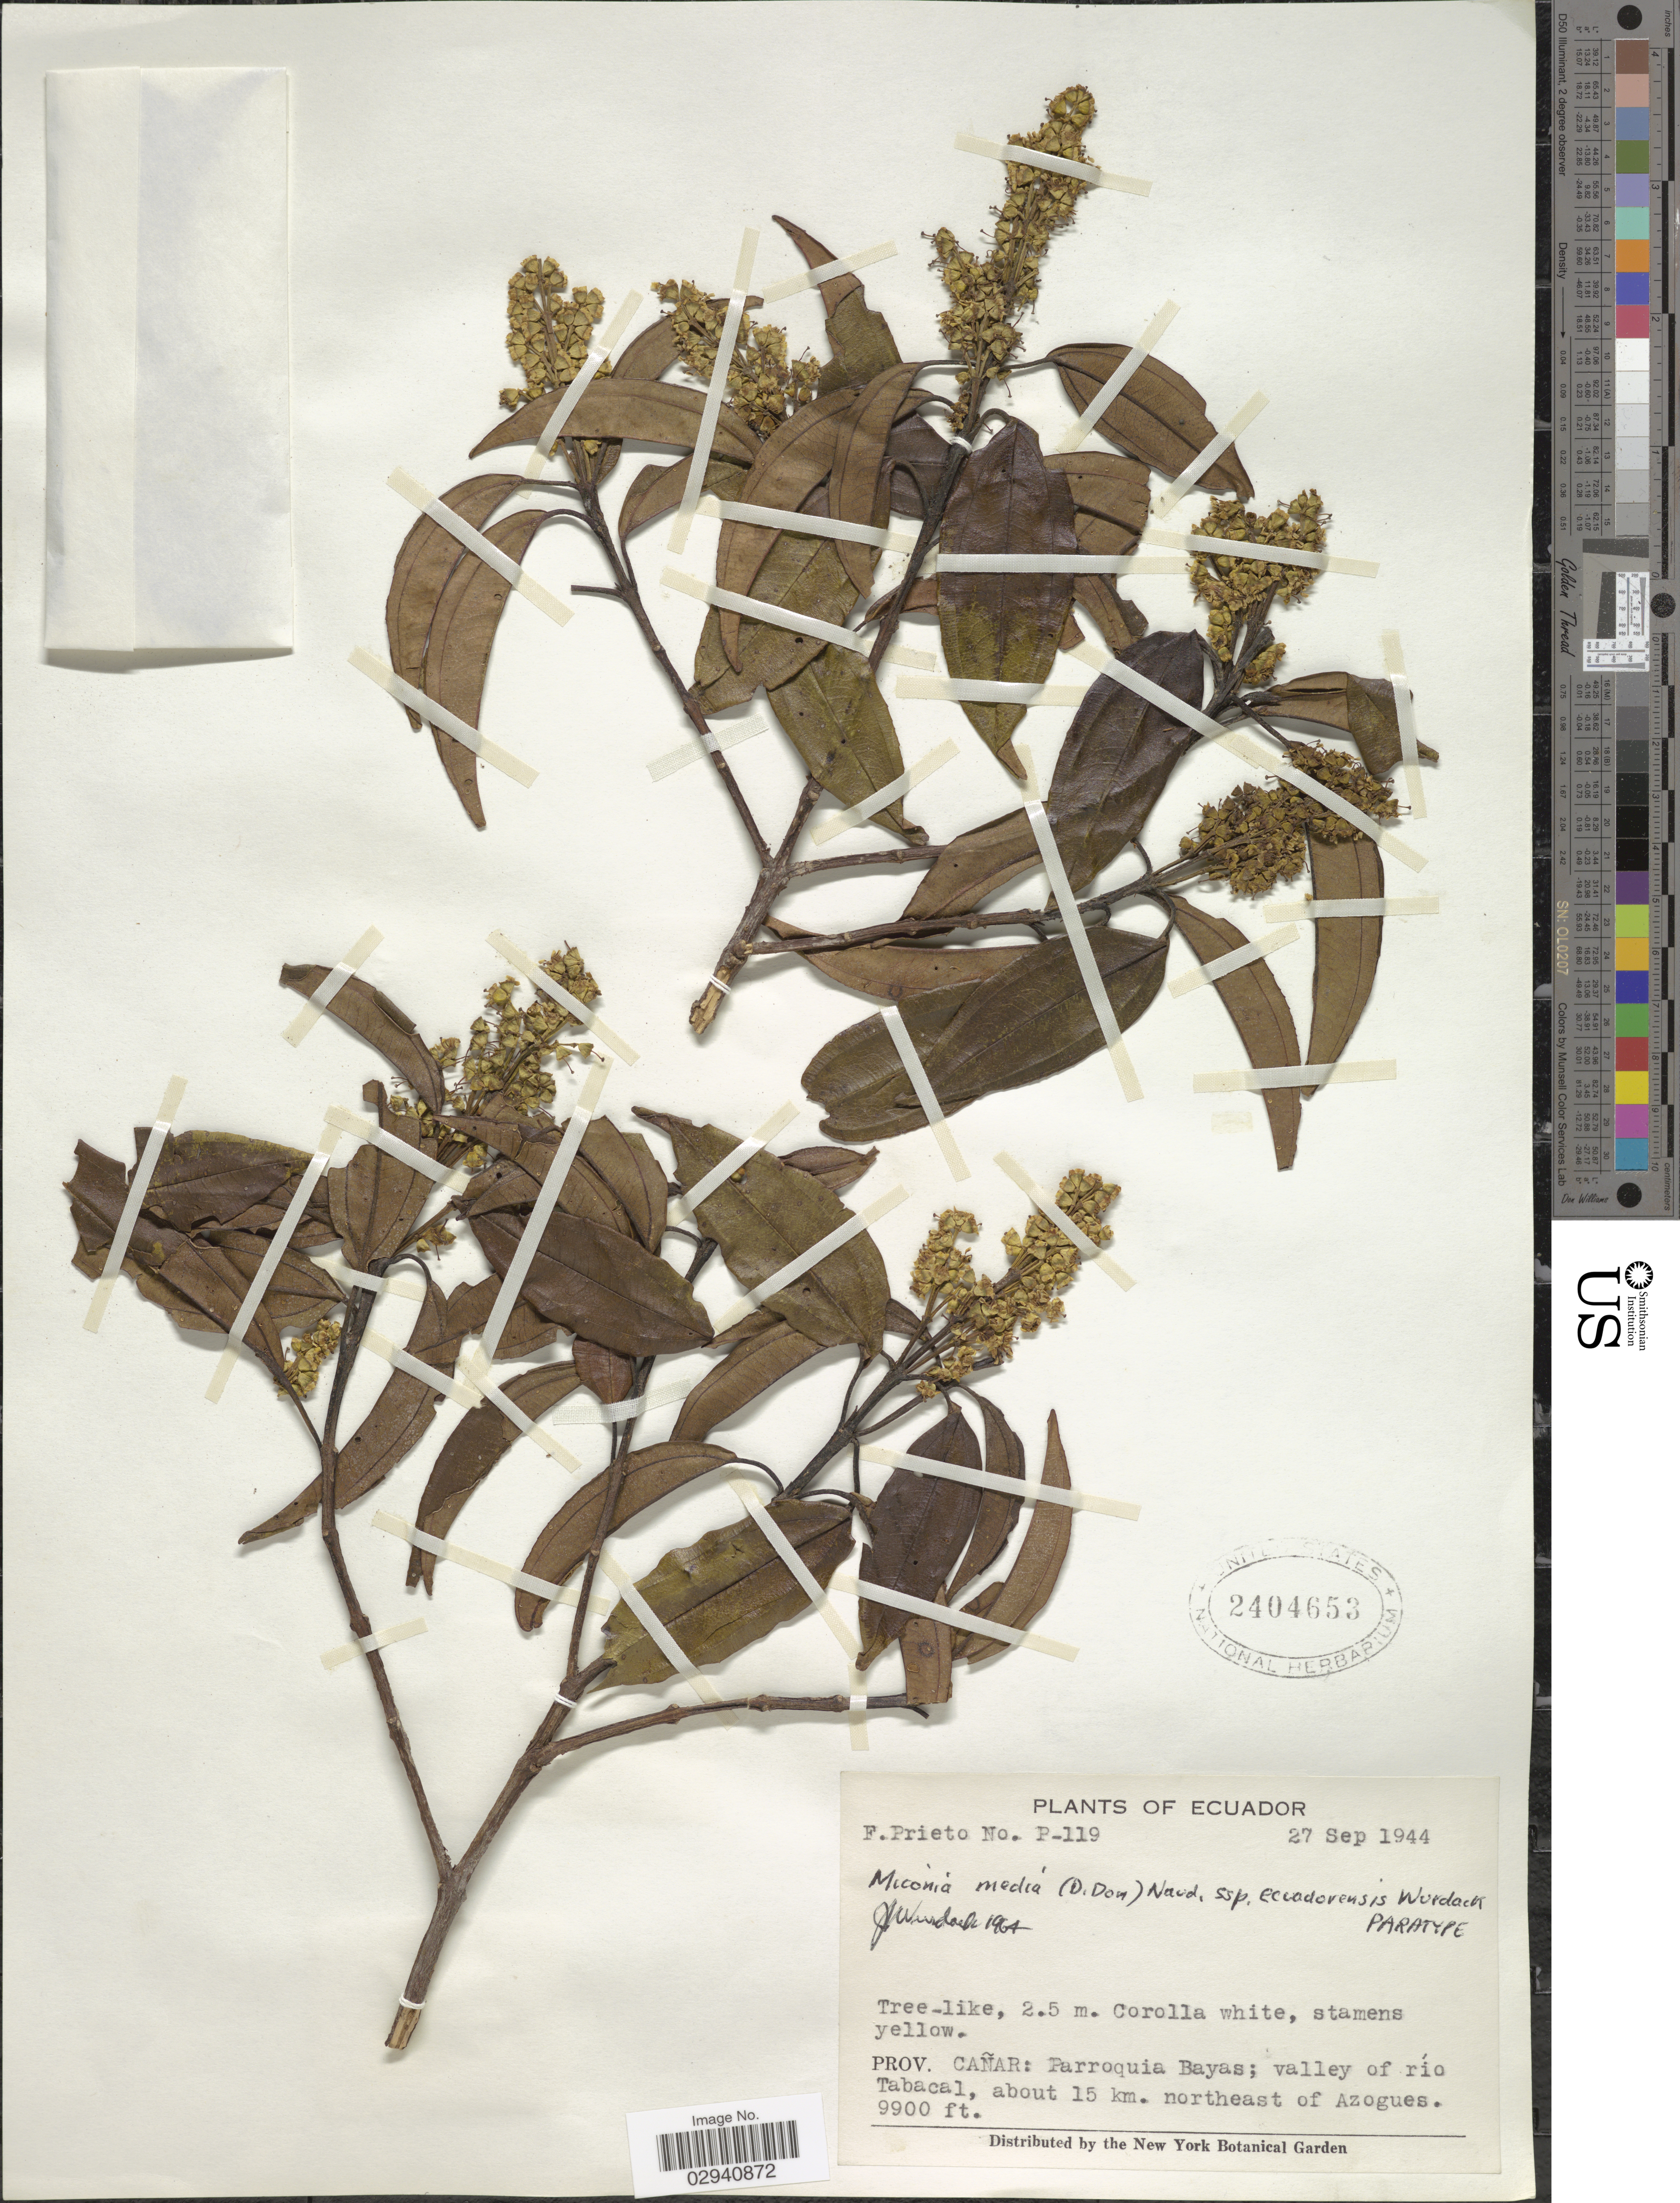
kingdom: Plantae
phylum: Tracheophyta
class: Magnoliopsida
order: Myrtales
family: Melastomataceae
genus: Miconia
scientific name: Miconia media subsp. ecuadorensis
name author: Wurdack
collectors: F. Prieto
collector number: P-119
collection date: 1944-09-27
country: Ecuador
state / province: Cañar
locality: Parroquia Bayas; valley of río Tabacal, about 15 km. northeast of Azogues.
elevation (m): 3018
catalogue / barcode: US 2404653